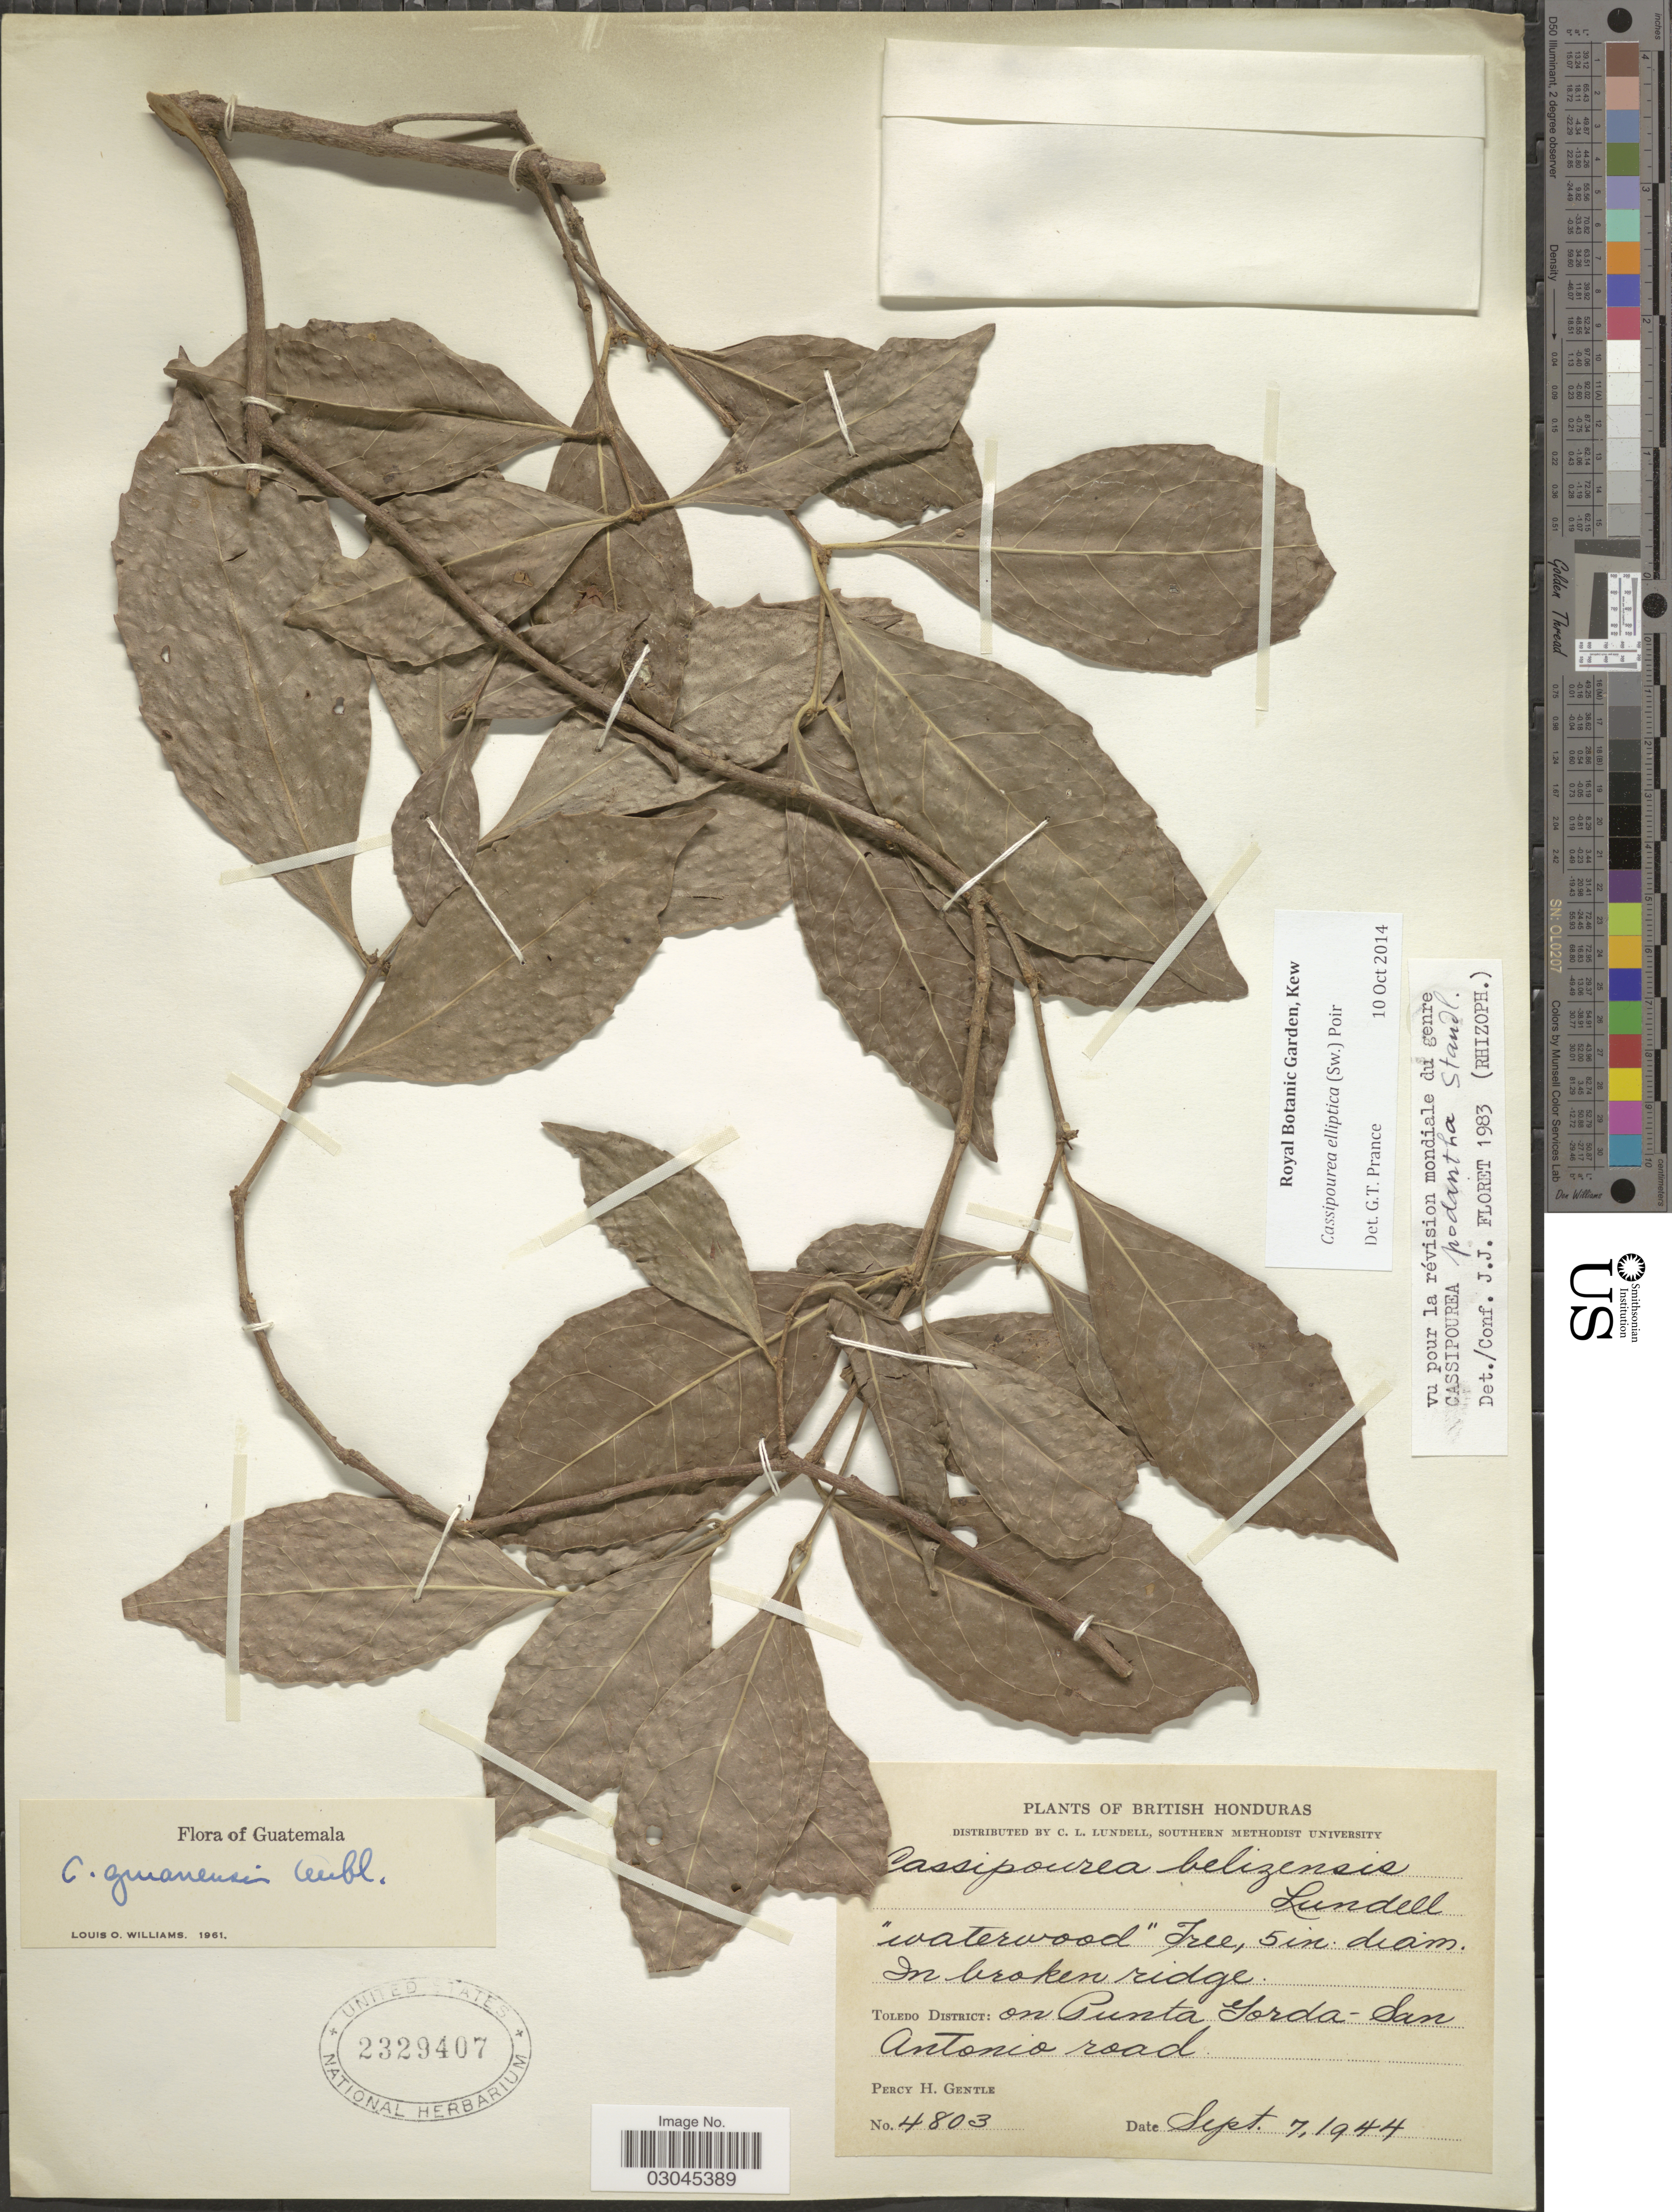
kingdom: Plantae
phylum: Tracheophyta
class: Magnoliopsida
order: Malpighiales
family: Rhizophoraceae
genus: Cassipourea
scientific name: Cassipourea elliptica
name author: (Sw.) Poir.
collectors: P. H. Gentle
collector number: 4803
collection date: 1944-09-07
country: Belize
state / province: Toledo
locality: British Honduras. Toledo District: on Punta Gorda-San Antonio road.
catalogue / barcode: US 2329407